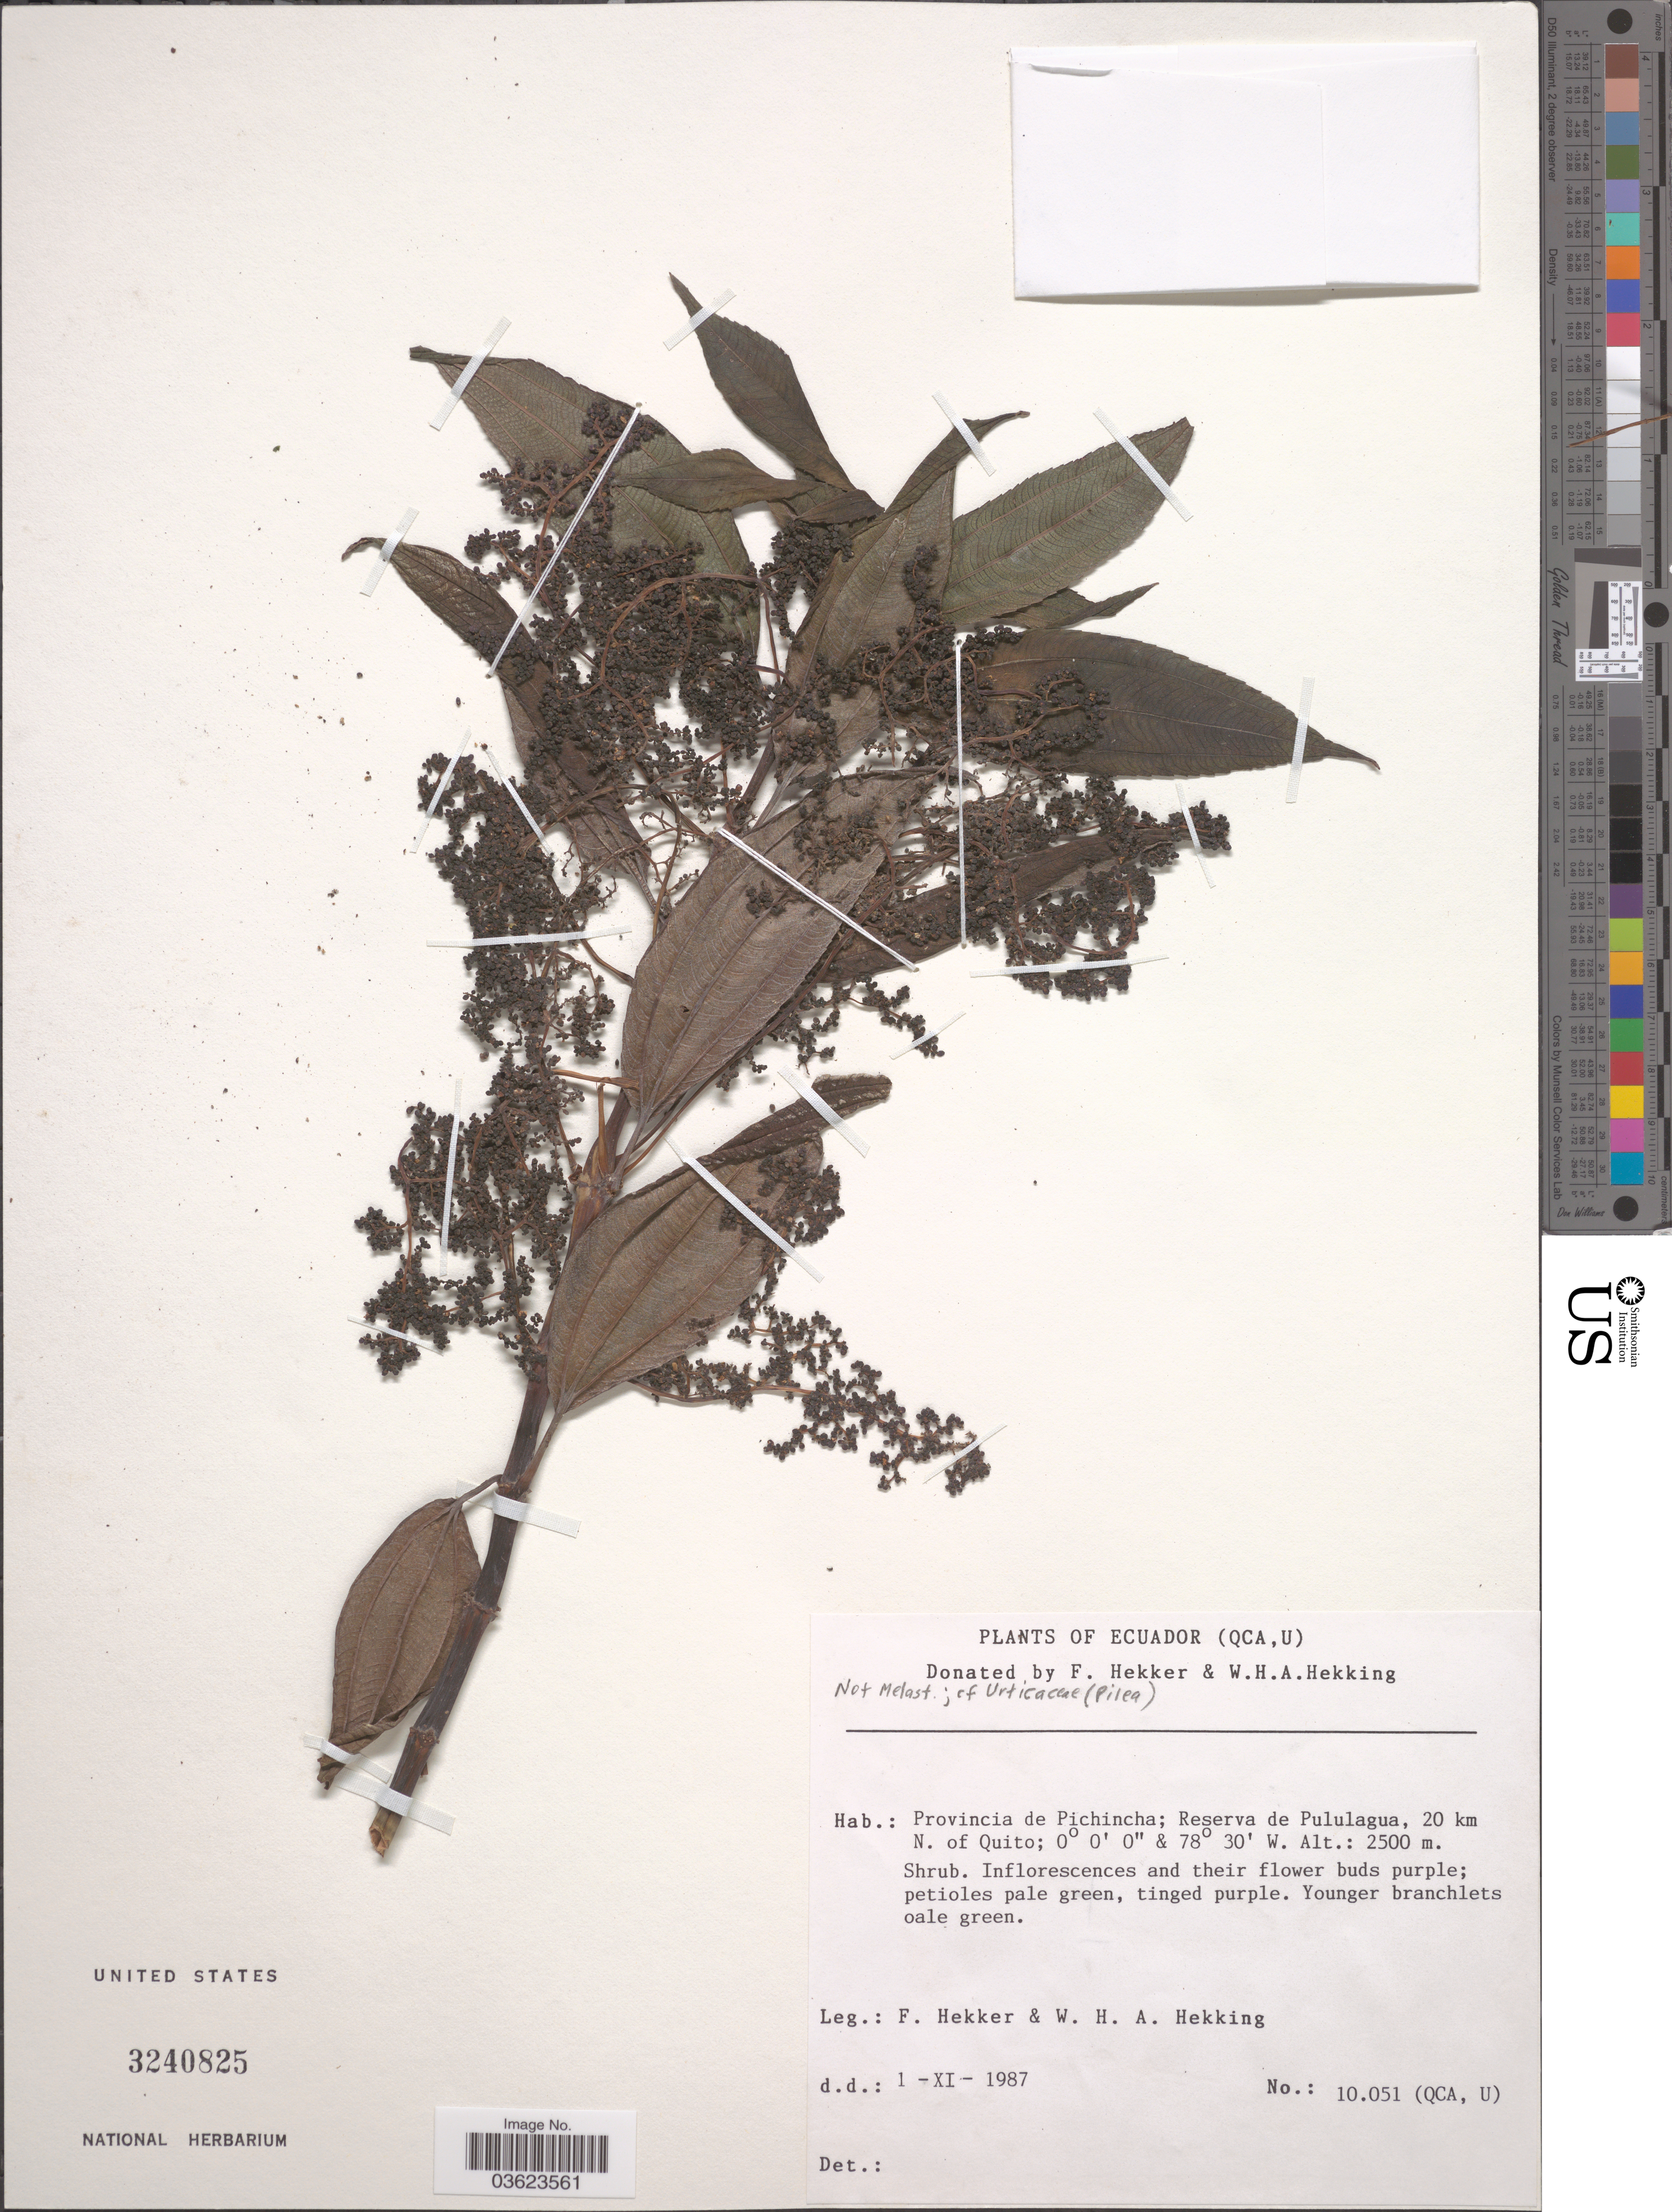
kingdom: Plantae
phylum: Tracheophyta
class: Magnoliopsida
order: Rosales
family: Urticaceae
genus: Pilea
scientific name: Pilea sp.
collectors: F. Hekker & W. H. A. Hekking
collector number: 10051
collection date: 1987-11-01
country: Ecuador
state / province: Pichincha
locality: Reserva de Pululagua, 20 km N. of Quito.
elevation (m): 2500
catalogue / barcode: US 3240825